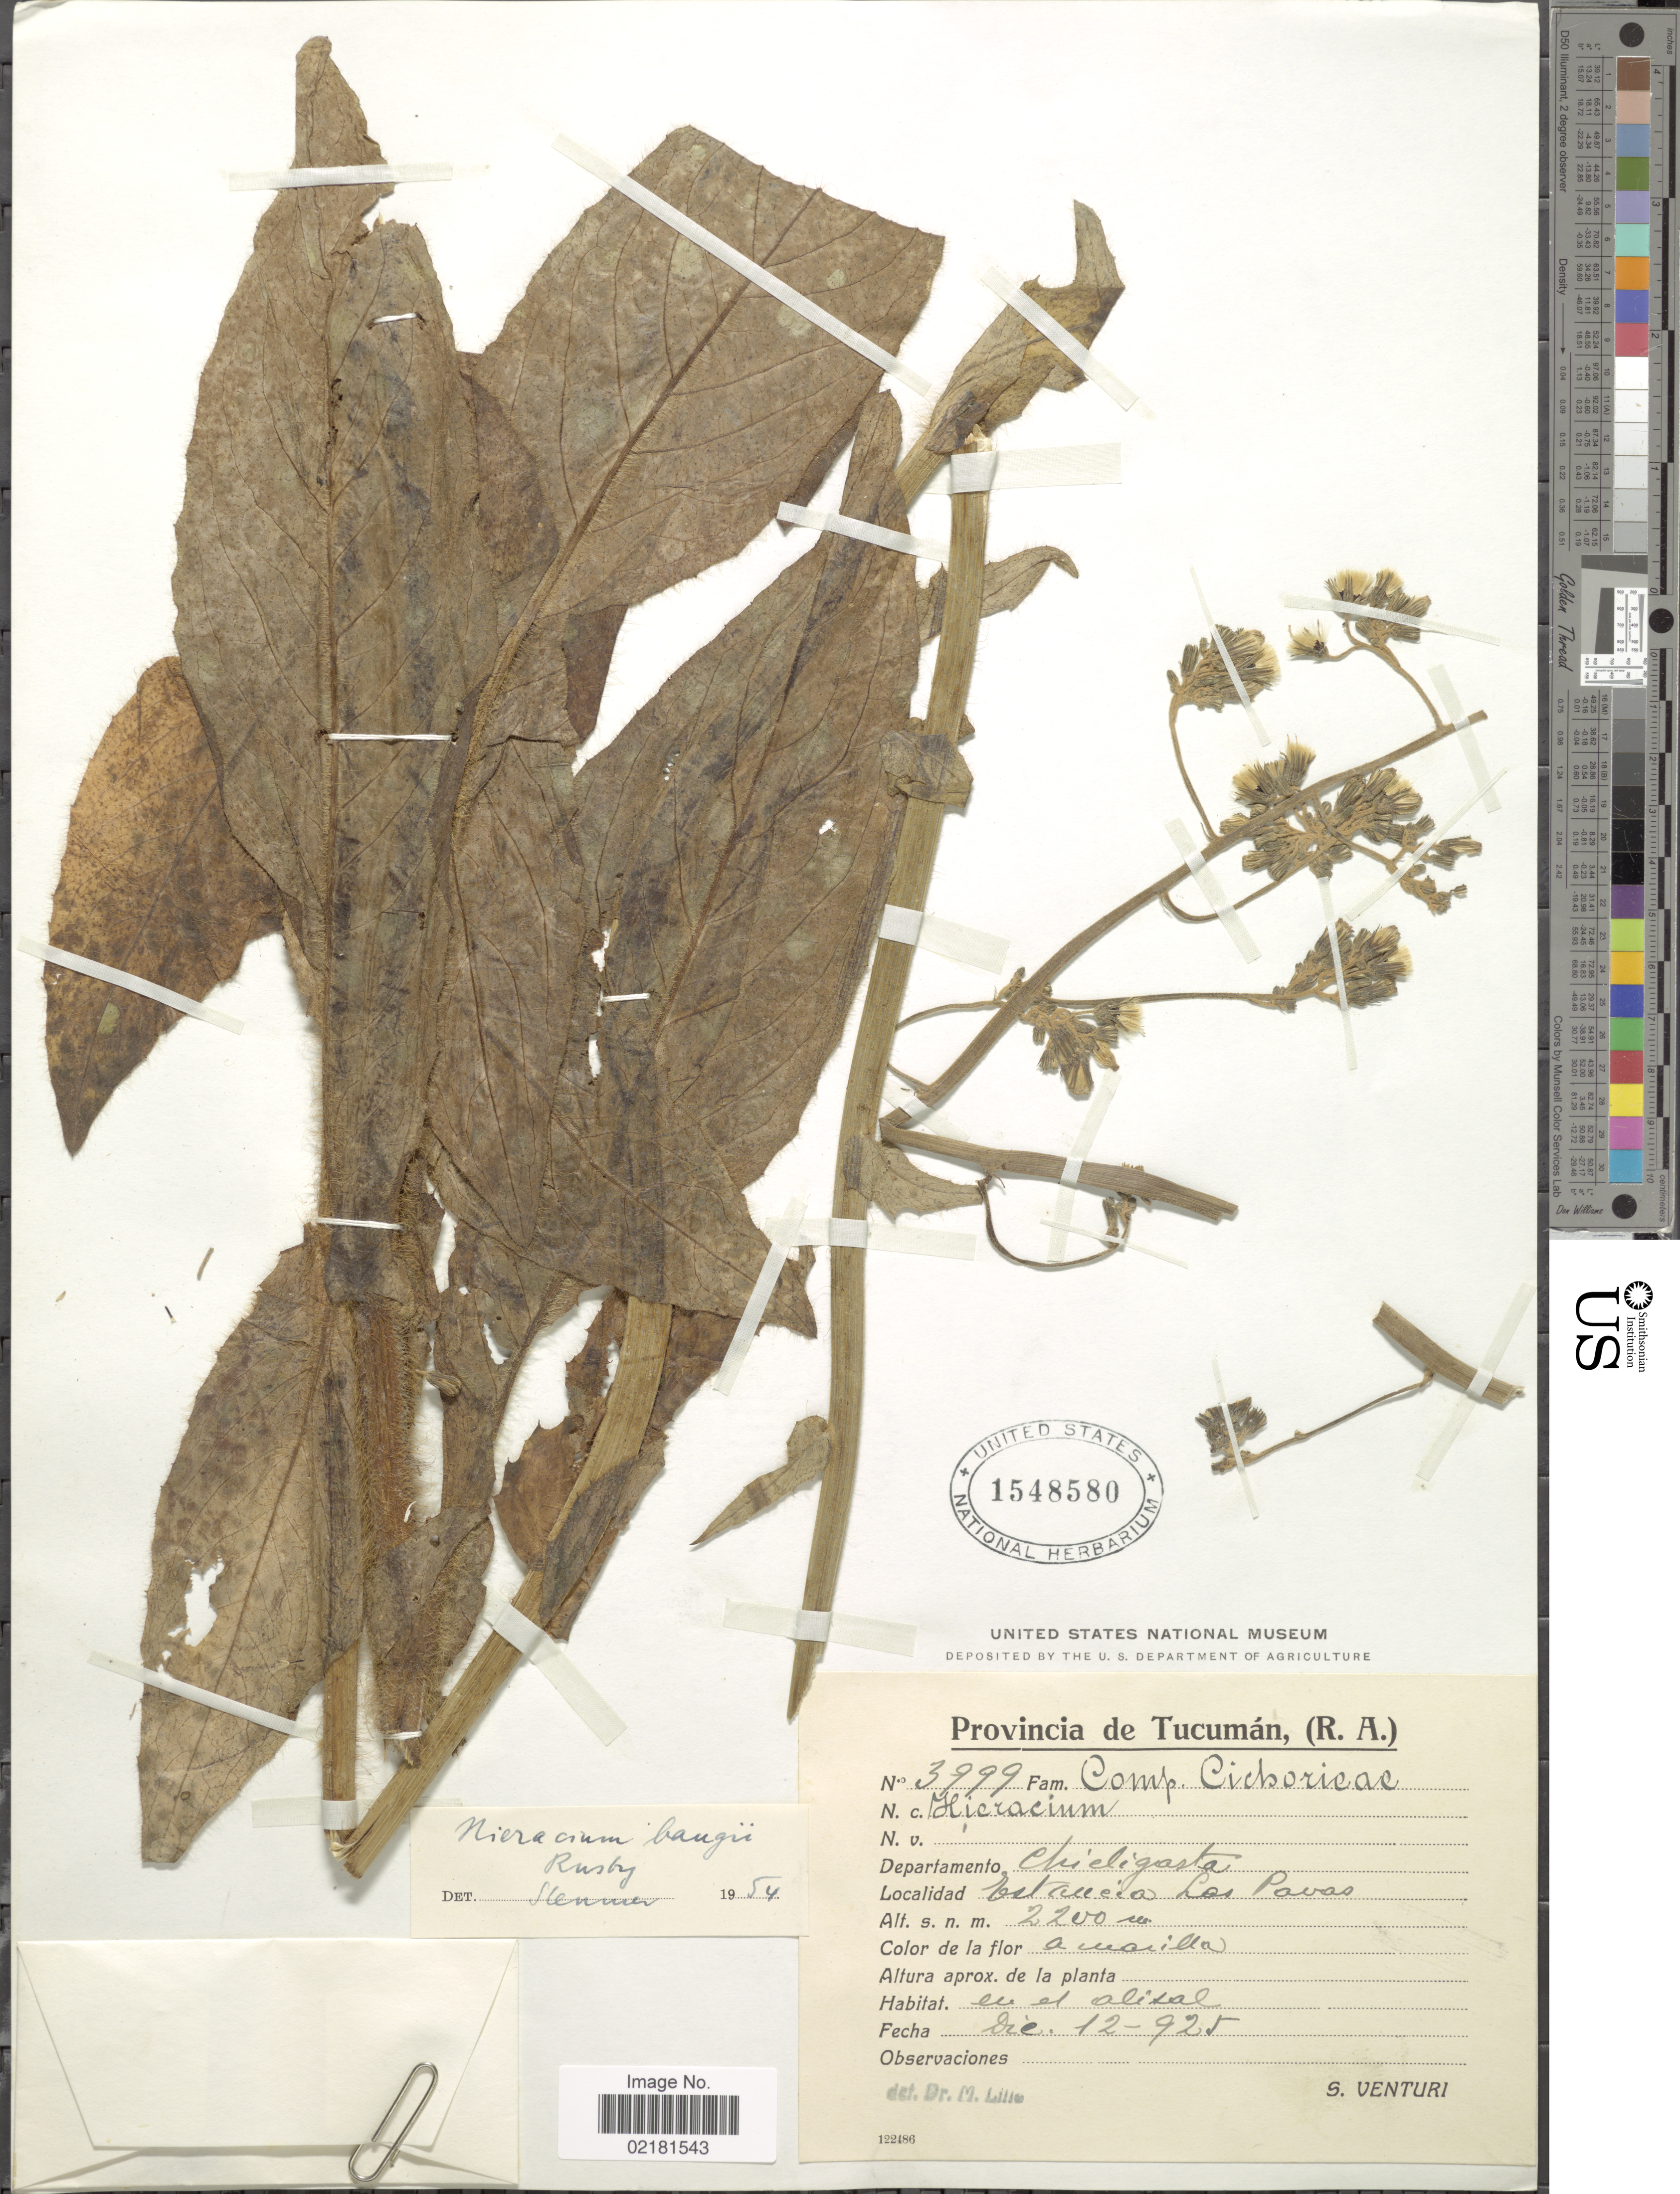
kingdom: Plantae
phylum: Tracheophyta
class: Magnoliopsida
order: Asterales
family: Asteraceae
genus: Hieracium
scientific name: Hieracium leptocephalum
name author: Benth.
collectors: S. Venturi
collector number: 3999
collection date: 1925-12-12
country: Argentina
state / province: Tucuman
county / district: Chicligasta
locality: Estancia Las Pavas.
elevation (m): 2200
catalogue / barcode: US 1548580